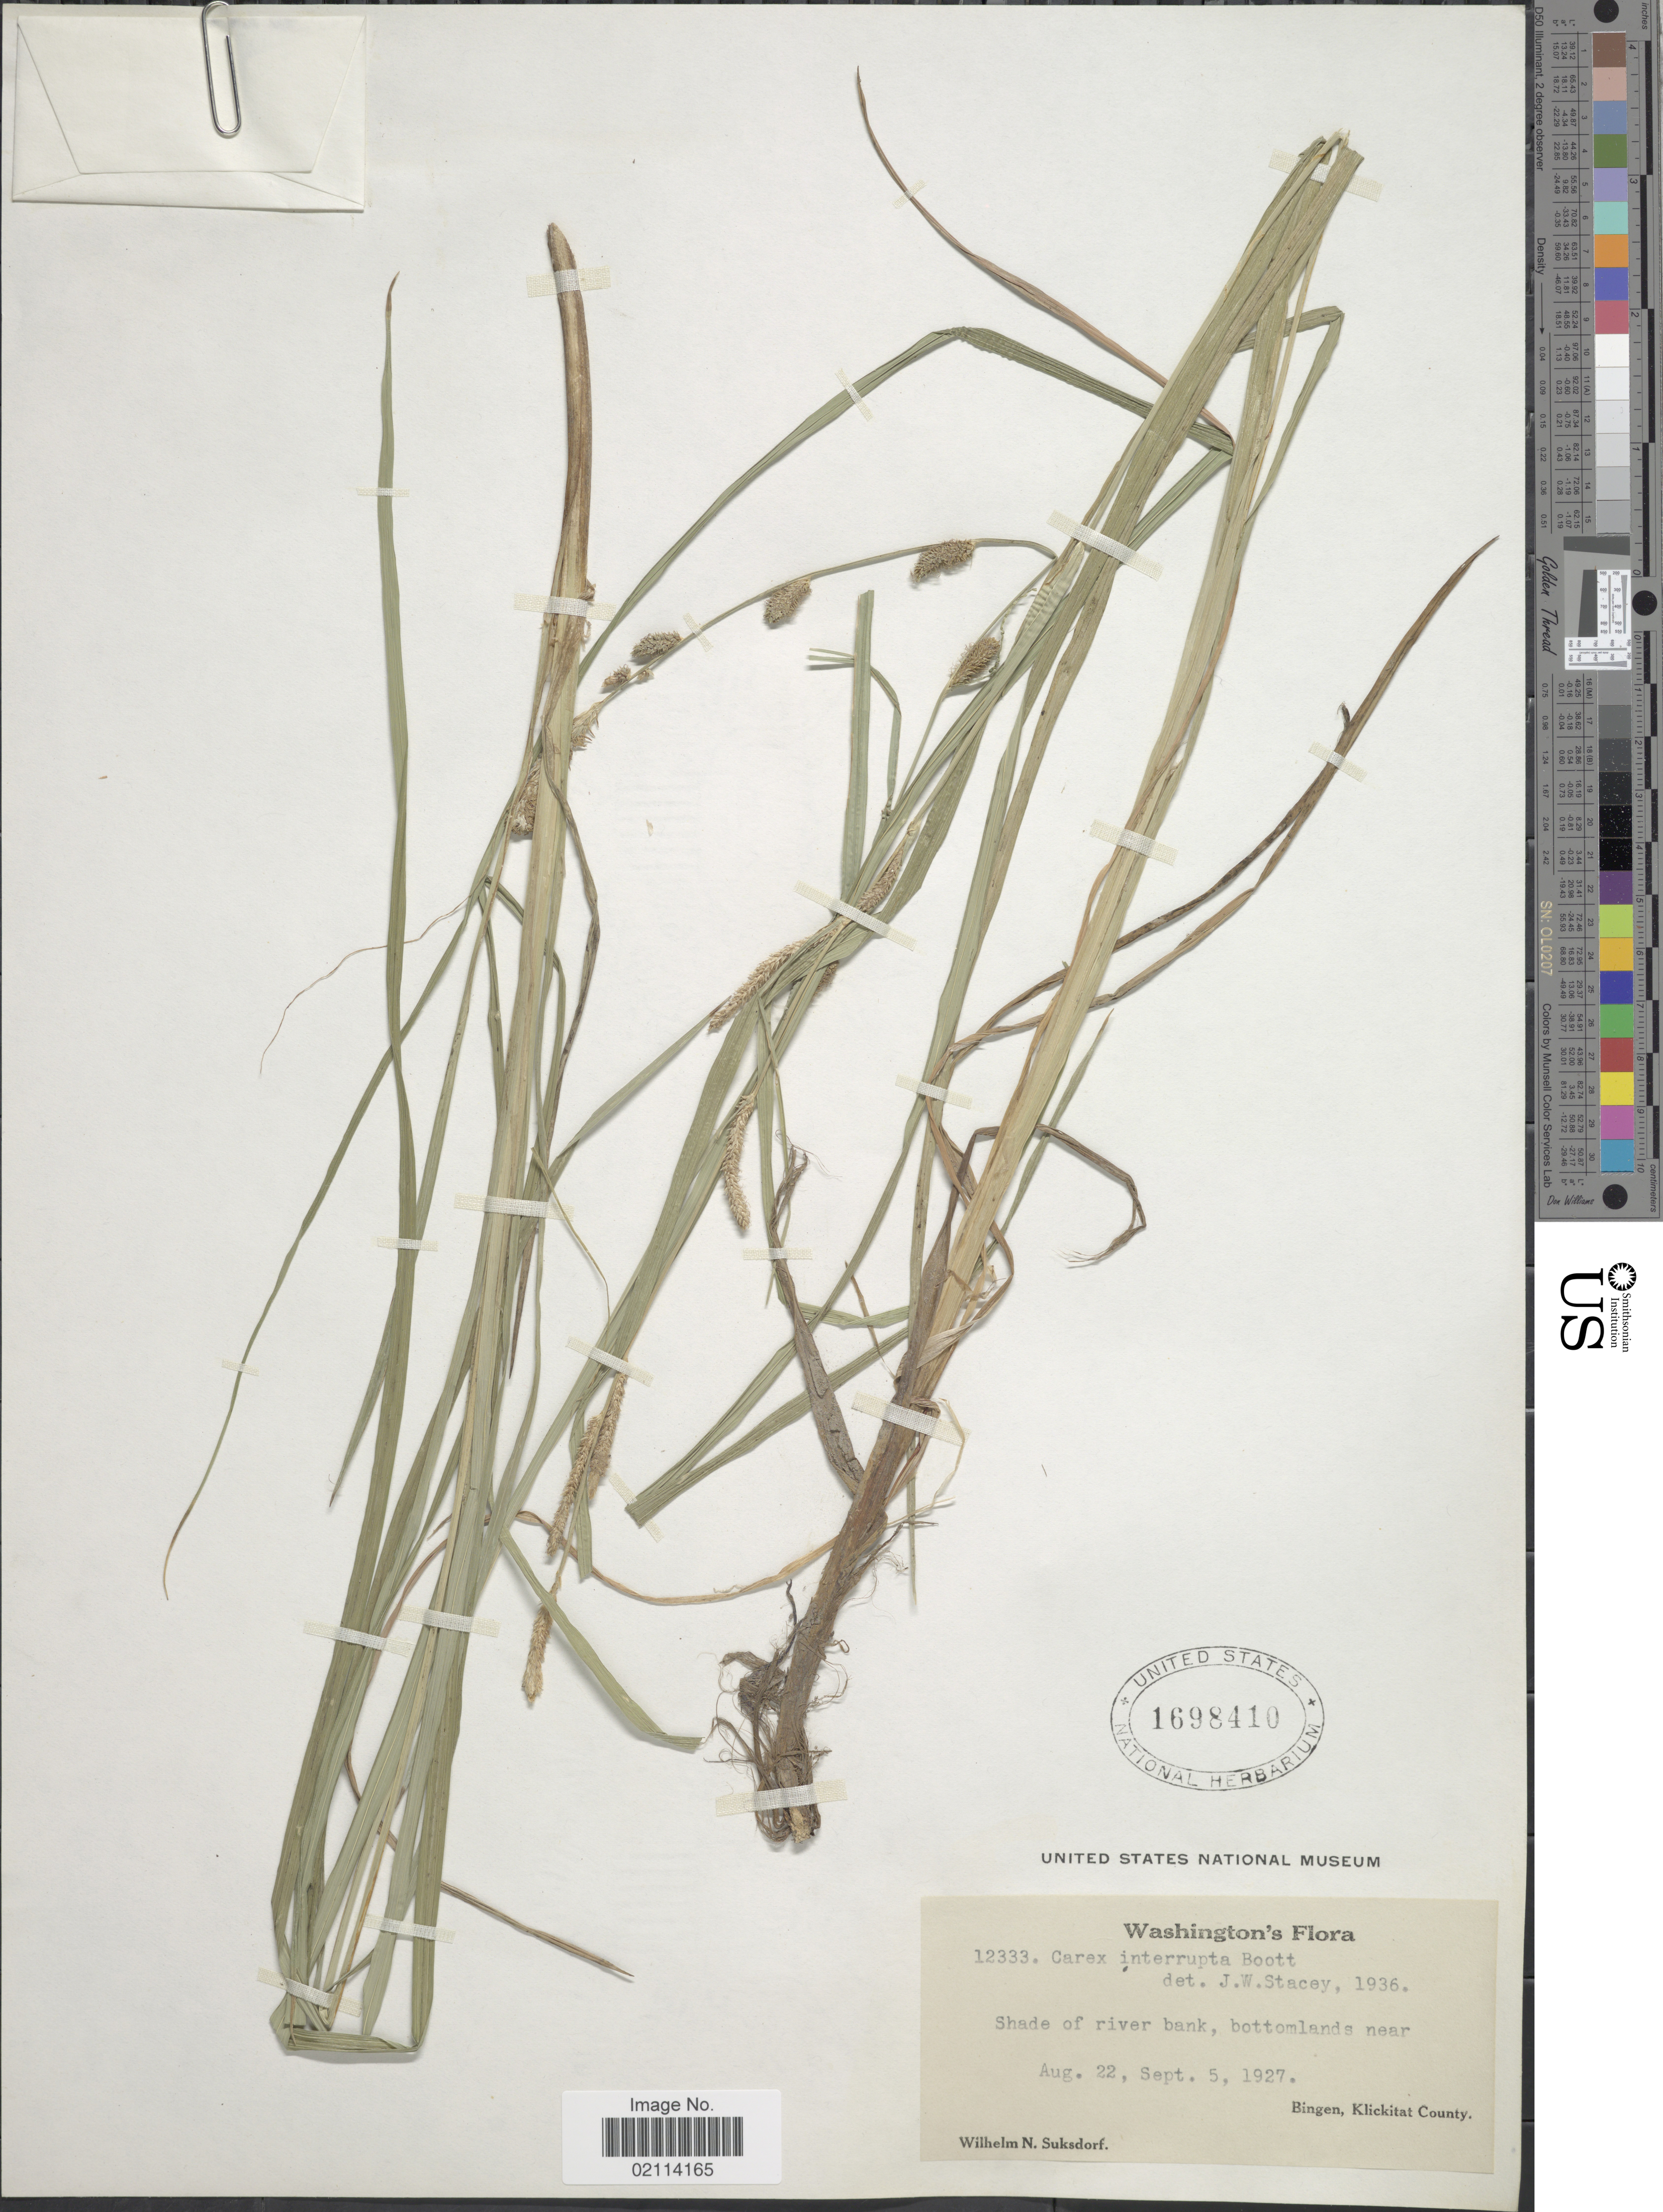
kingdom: Plantae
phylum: Tracheophyta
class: Liliopsida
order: Poales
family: Cyperaceae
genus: Carex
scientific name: Carex interrupta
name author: Boeckeler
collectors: W. N. Suksdorf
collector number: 12333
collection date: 1927-08-22/1927-09-05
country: United States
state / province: Washington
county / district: Klickitat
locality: Shade of river bank, bottomlands near Bingen, Klickitat County.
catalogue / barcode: US 1698410